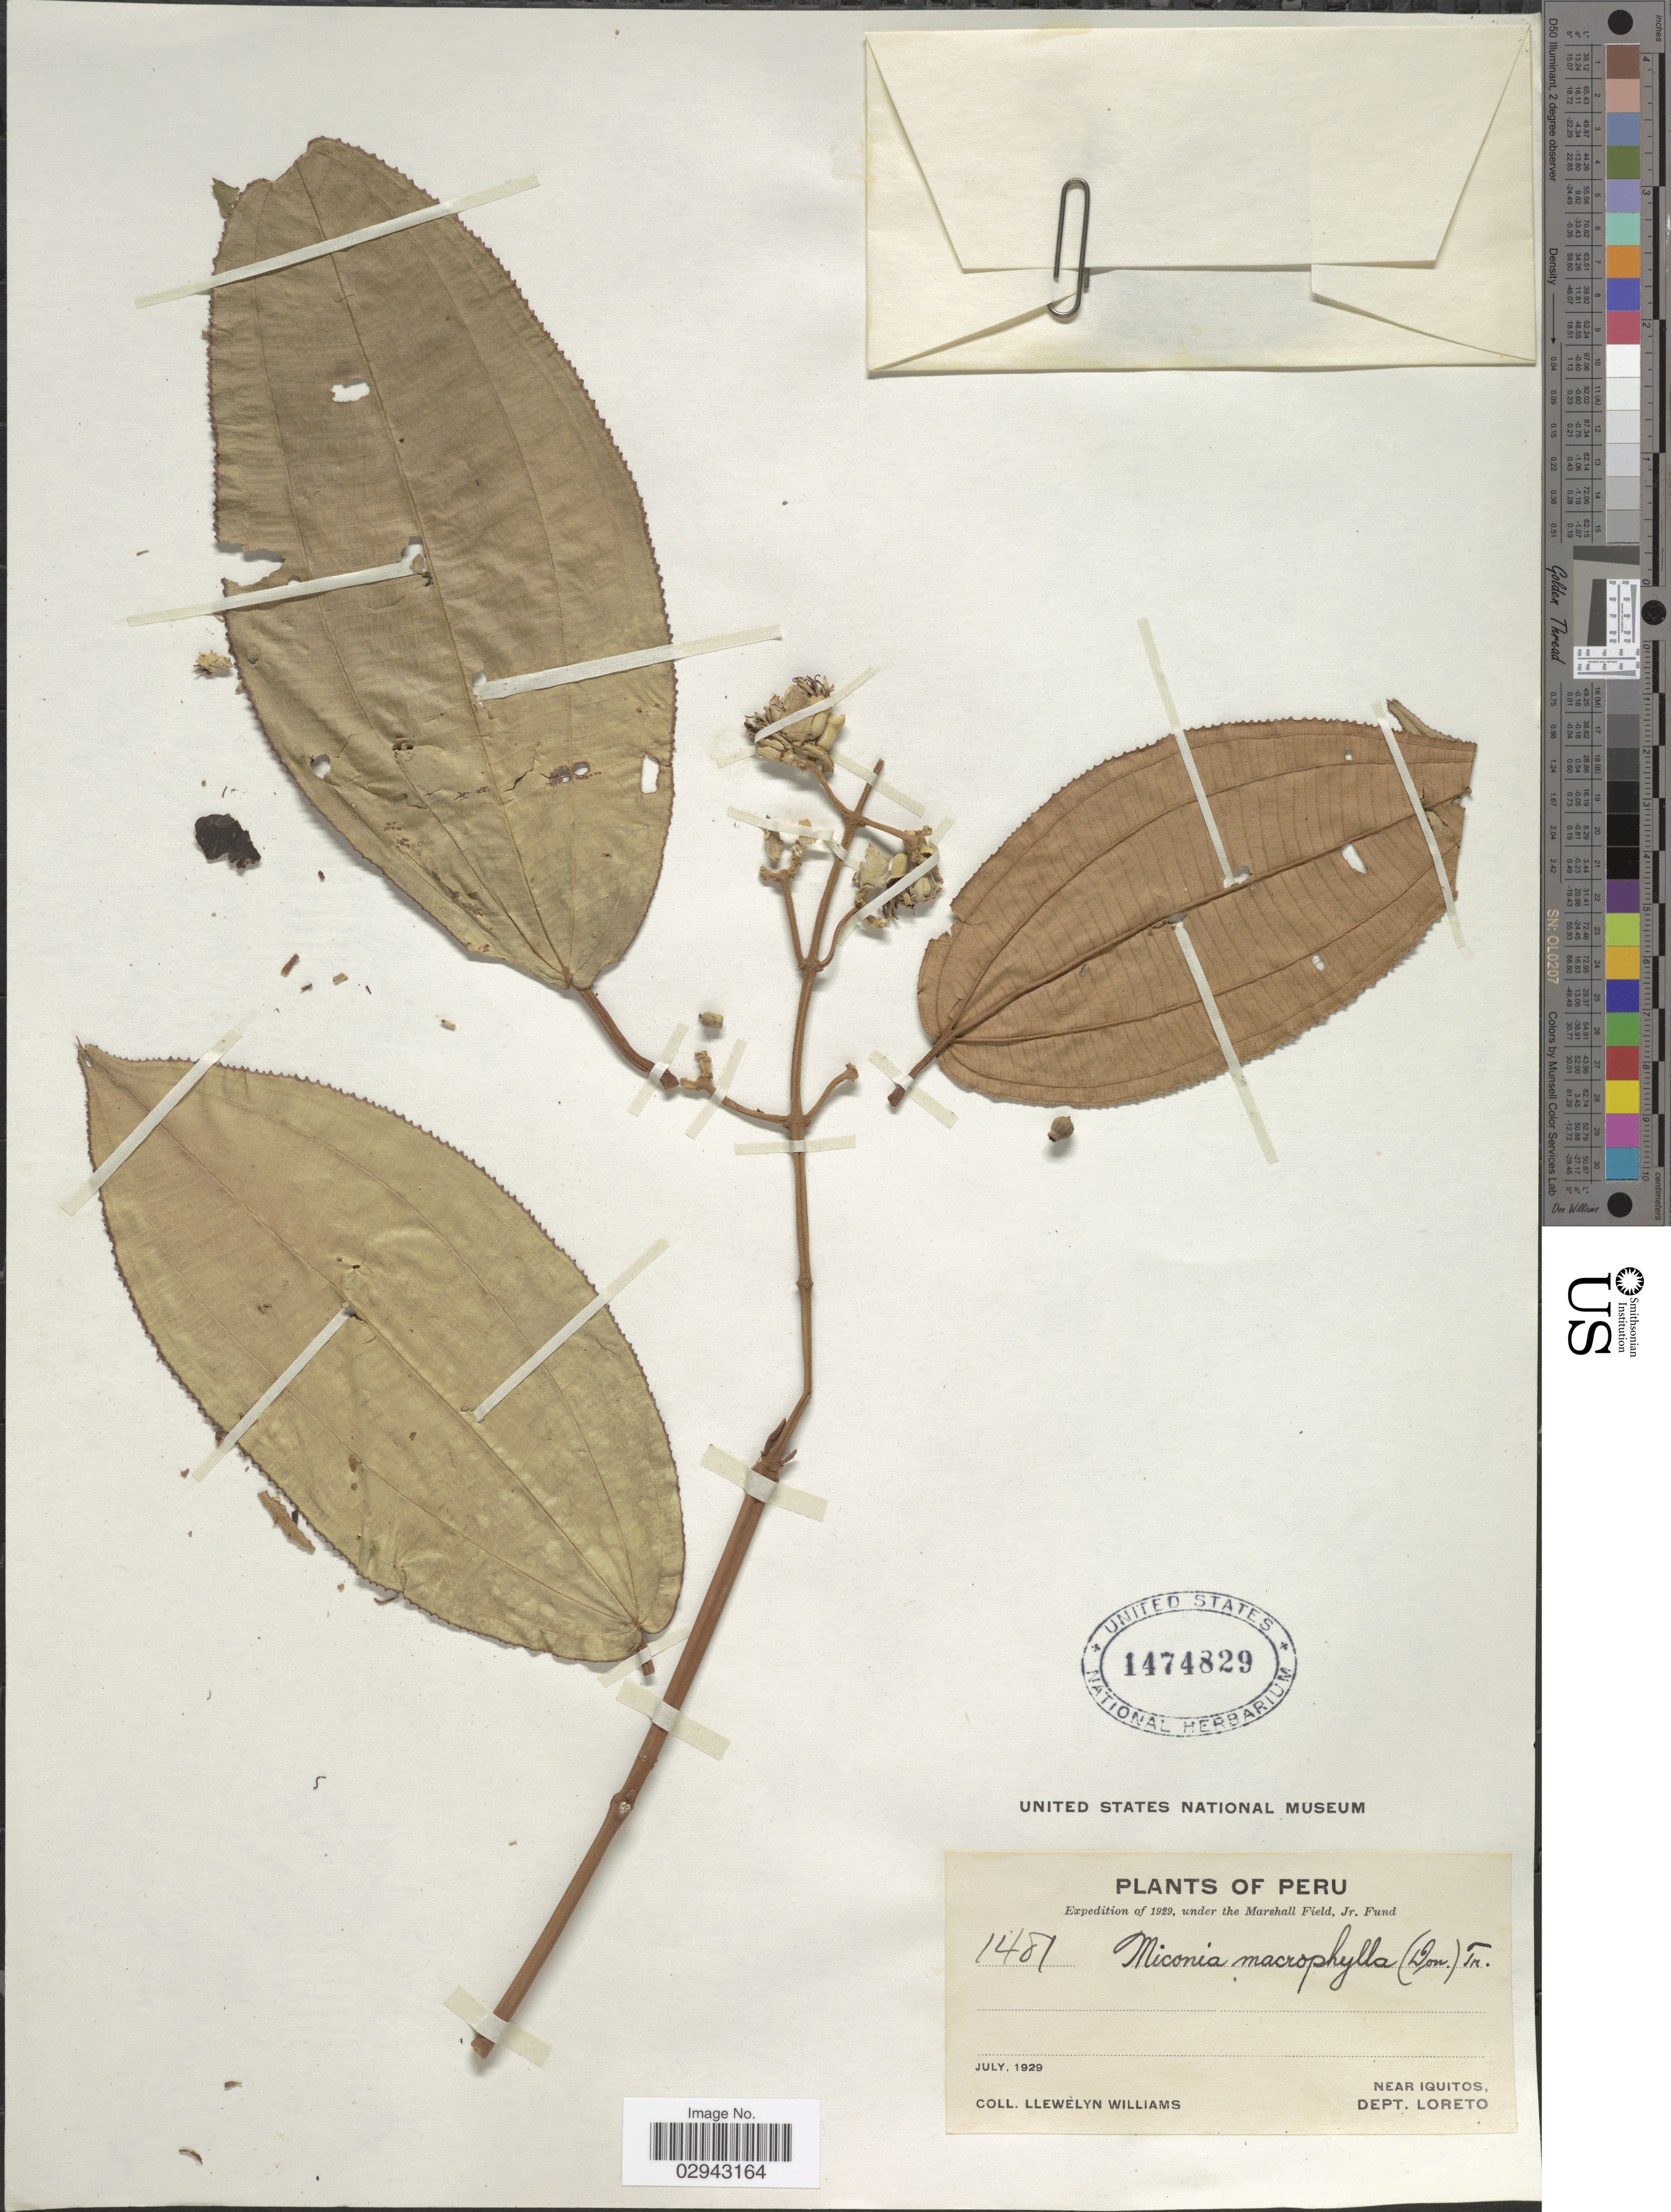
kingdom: Plantae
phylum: Tracheophyta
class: Magnoliopsida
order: Myrtales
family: Melastomataceae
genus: Miconia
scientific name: Miconia serrulata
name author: (DC.) Naudin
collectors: Ll. Williams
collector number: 1481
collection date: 1929-07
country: Peru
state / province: Loreto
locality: Near Iquitos. Dept. Loreto.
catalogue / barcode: US 1474829